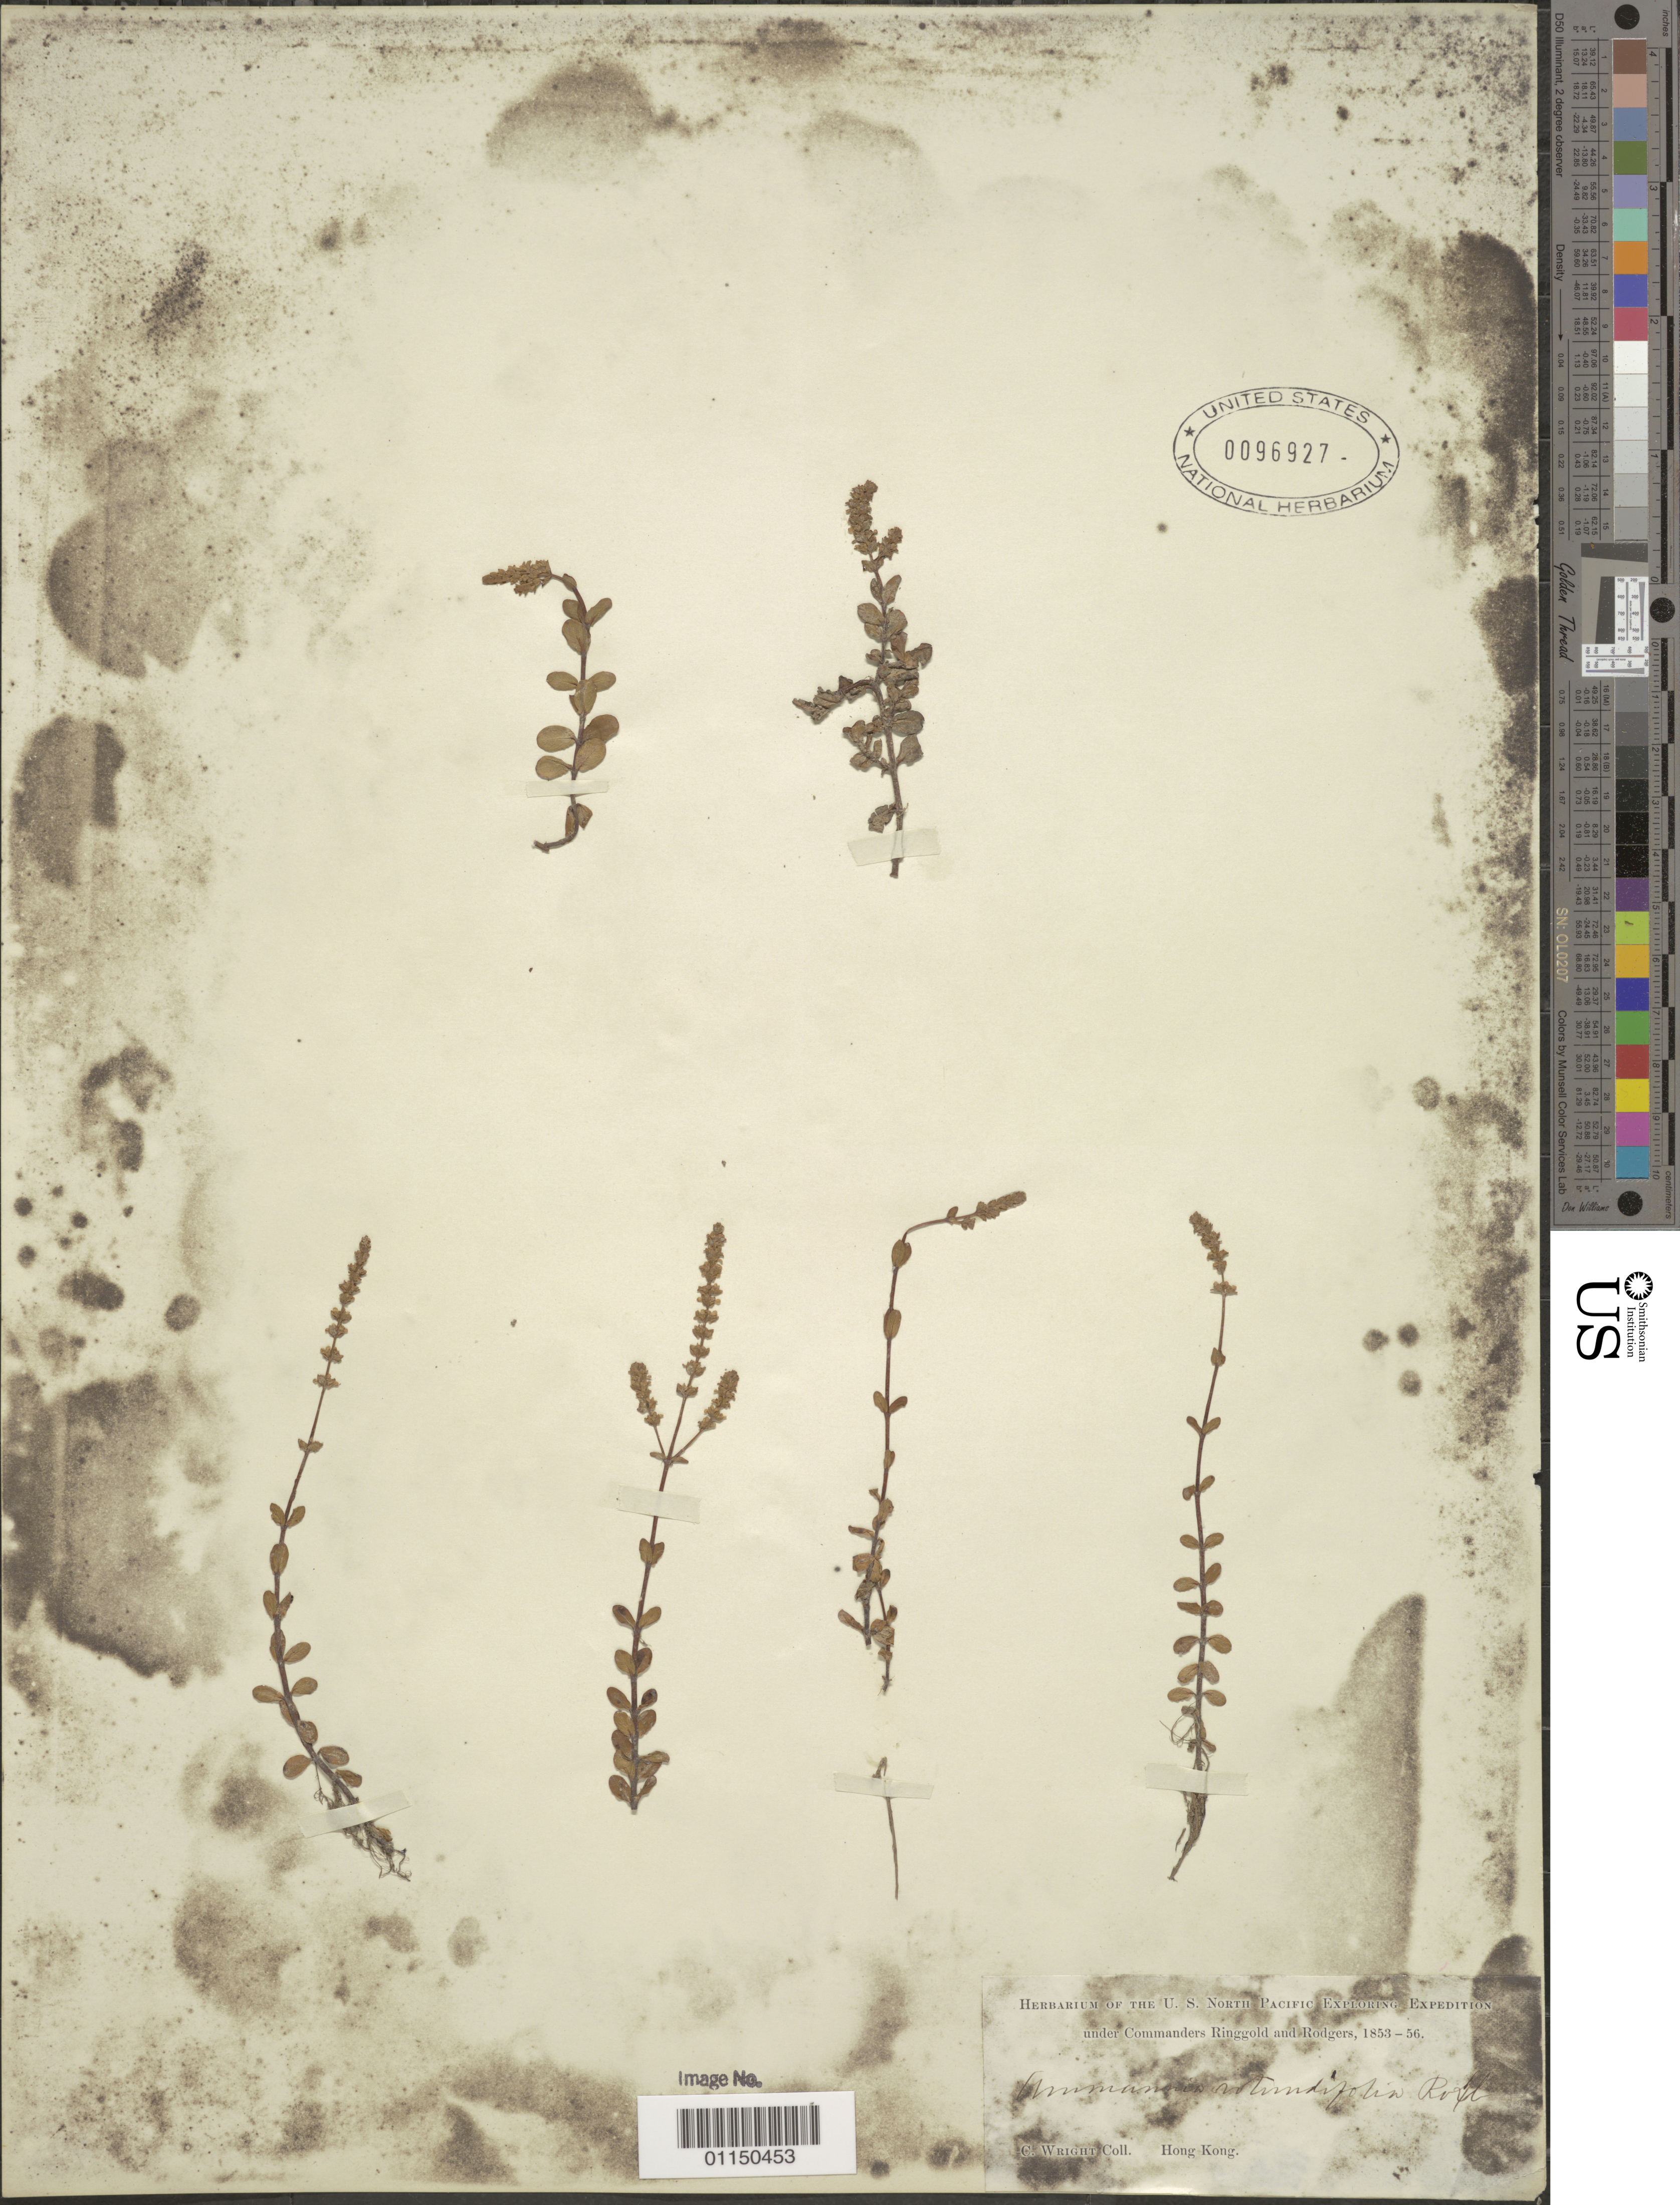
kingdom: Plantae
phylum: Tracheophyta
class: Magnoliopsida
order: Myrtales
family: Lythraceae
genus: Rotala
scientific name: Rotala rotundifolia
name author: (Buch.-Ham. & Roxb.) Koehne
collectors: C. Wright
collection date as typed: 1853 to -- -- 1856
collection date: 1853/1856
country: China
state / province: Hong Kong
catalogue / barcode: US 96927